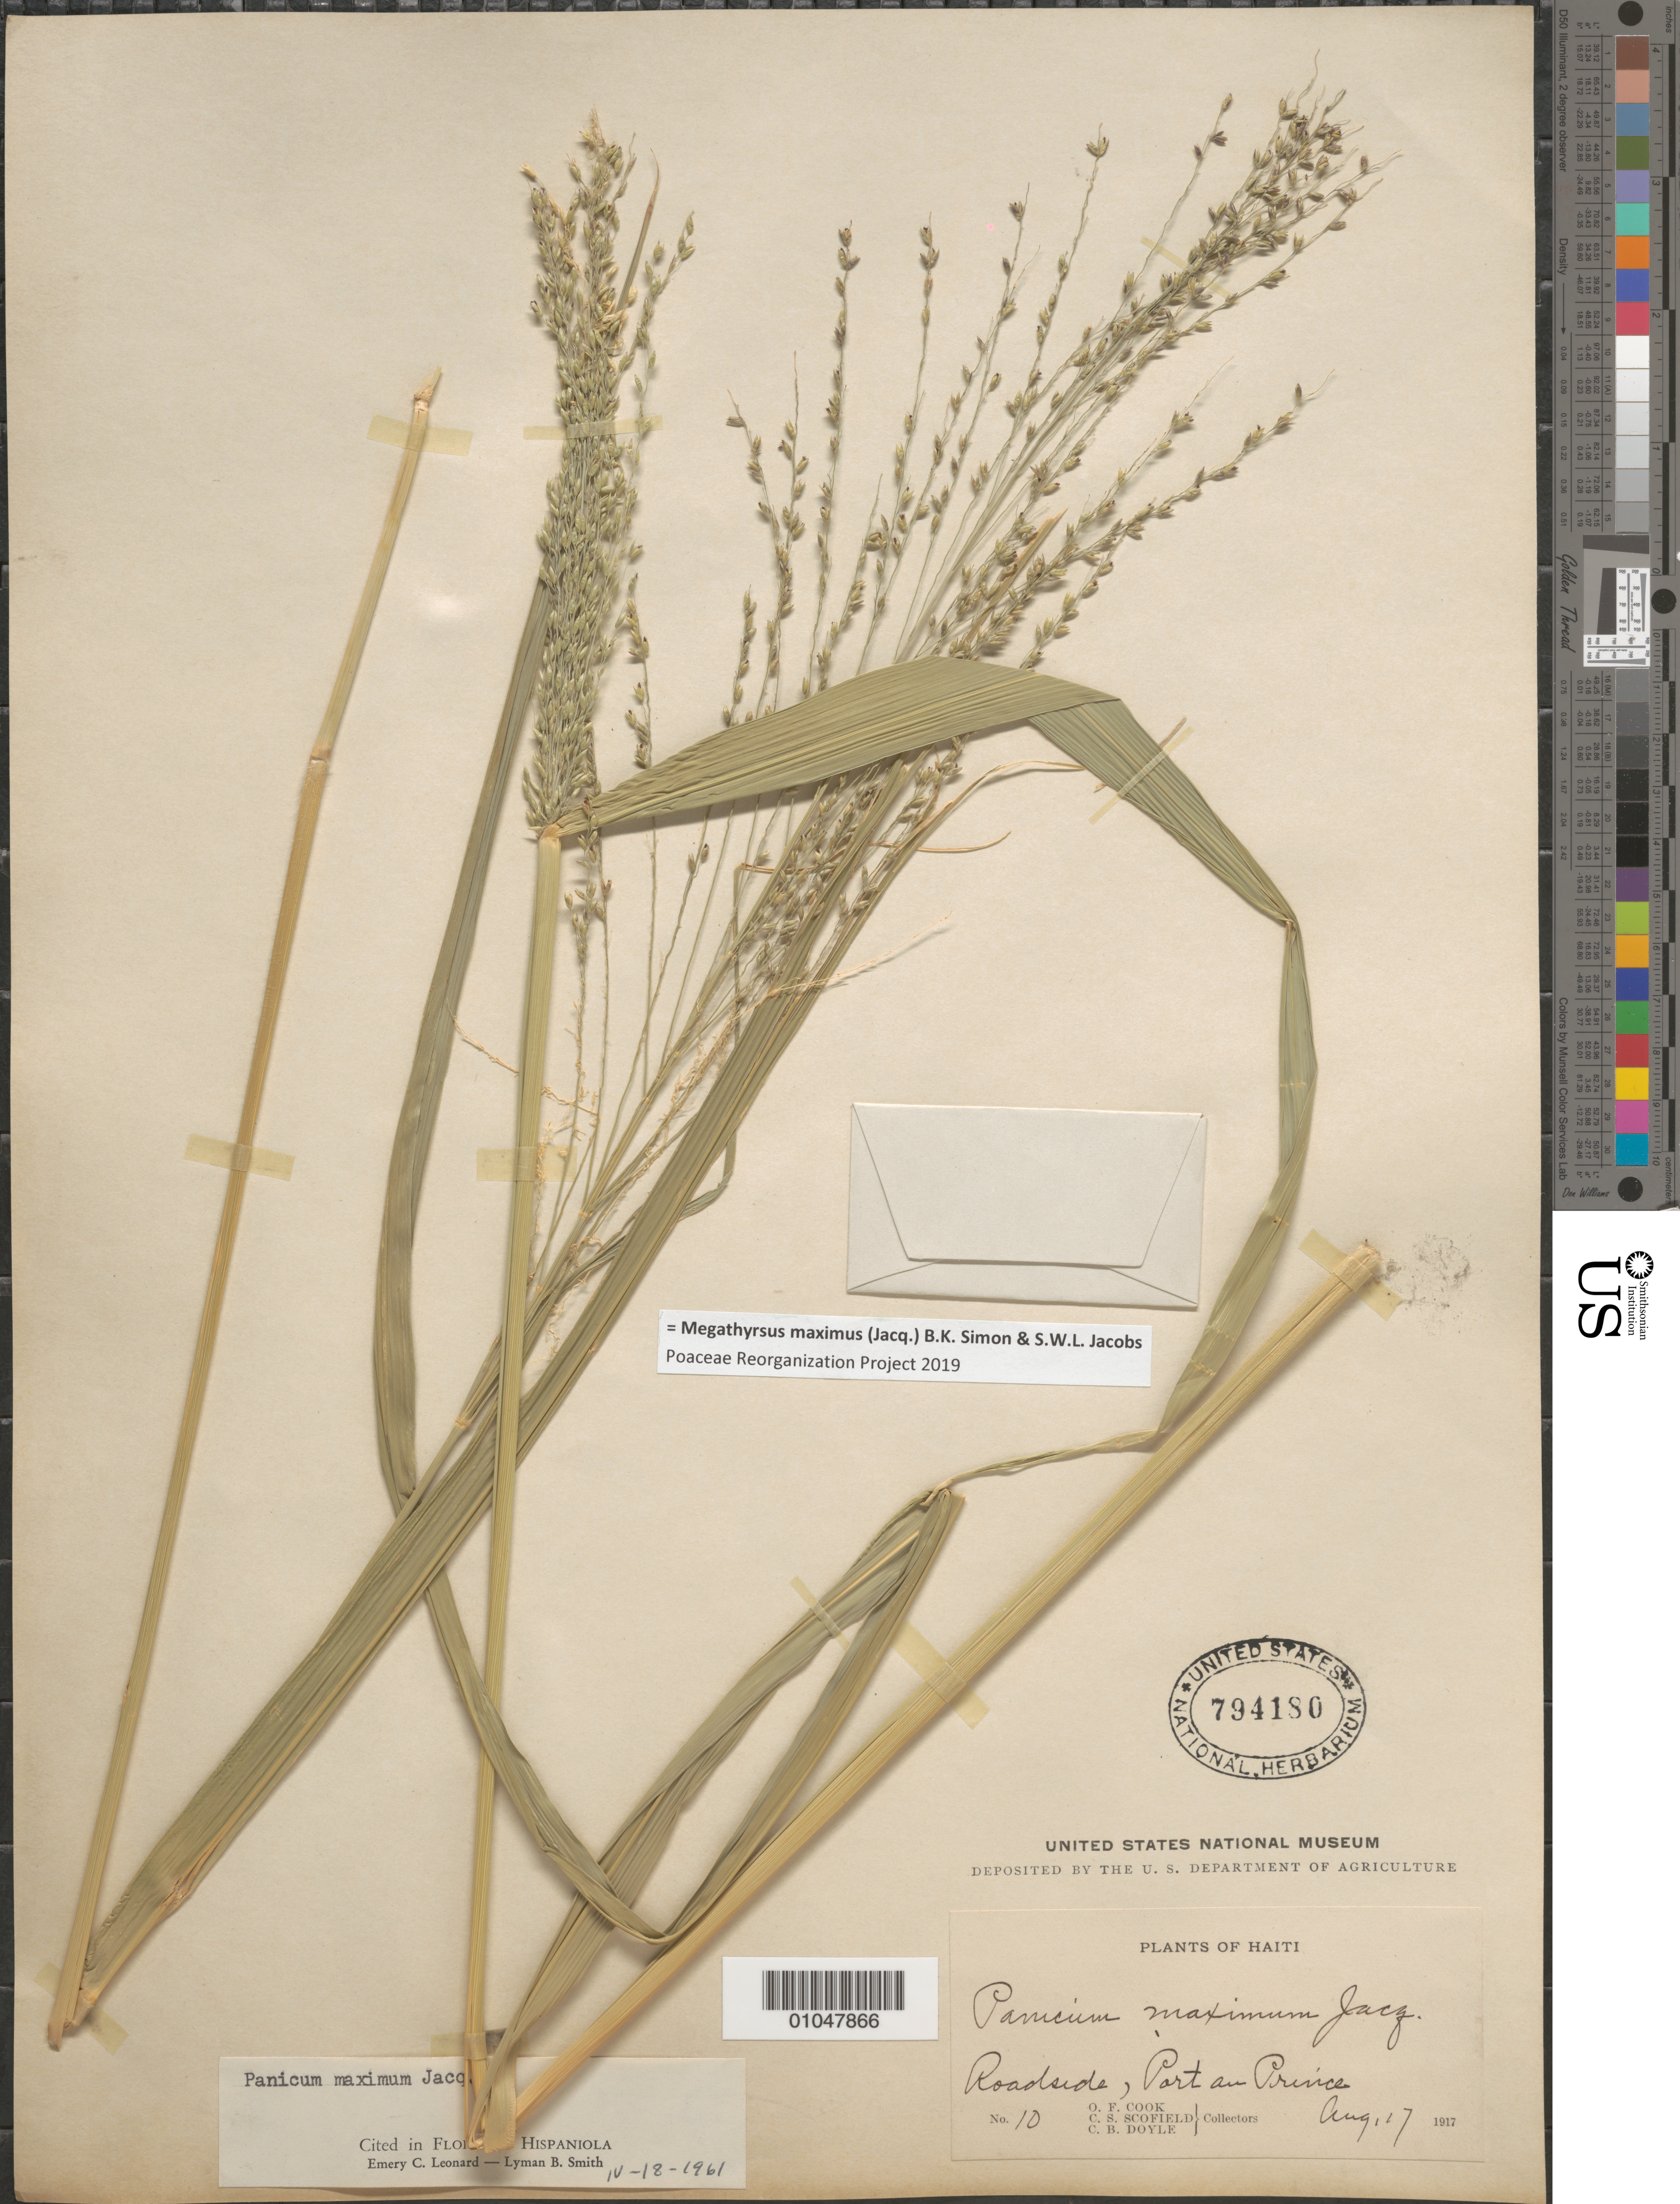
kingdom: Plantae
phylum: Tracheophyta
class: Liliopsida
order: Poales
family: Poaceae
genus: Panicum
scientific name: Panicum maximum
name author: Jacq.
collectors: O. F. Cook, C. Scofield & C. Doyle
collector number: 10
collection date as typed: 17 Aug 1917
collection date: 1917-08-17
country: Haiti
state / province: Óuest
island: Hispaniola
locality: Roadside, Port-au-Prince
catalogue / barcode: US 791480